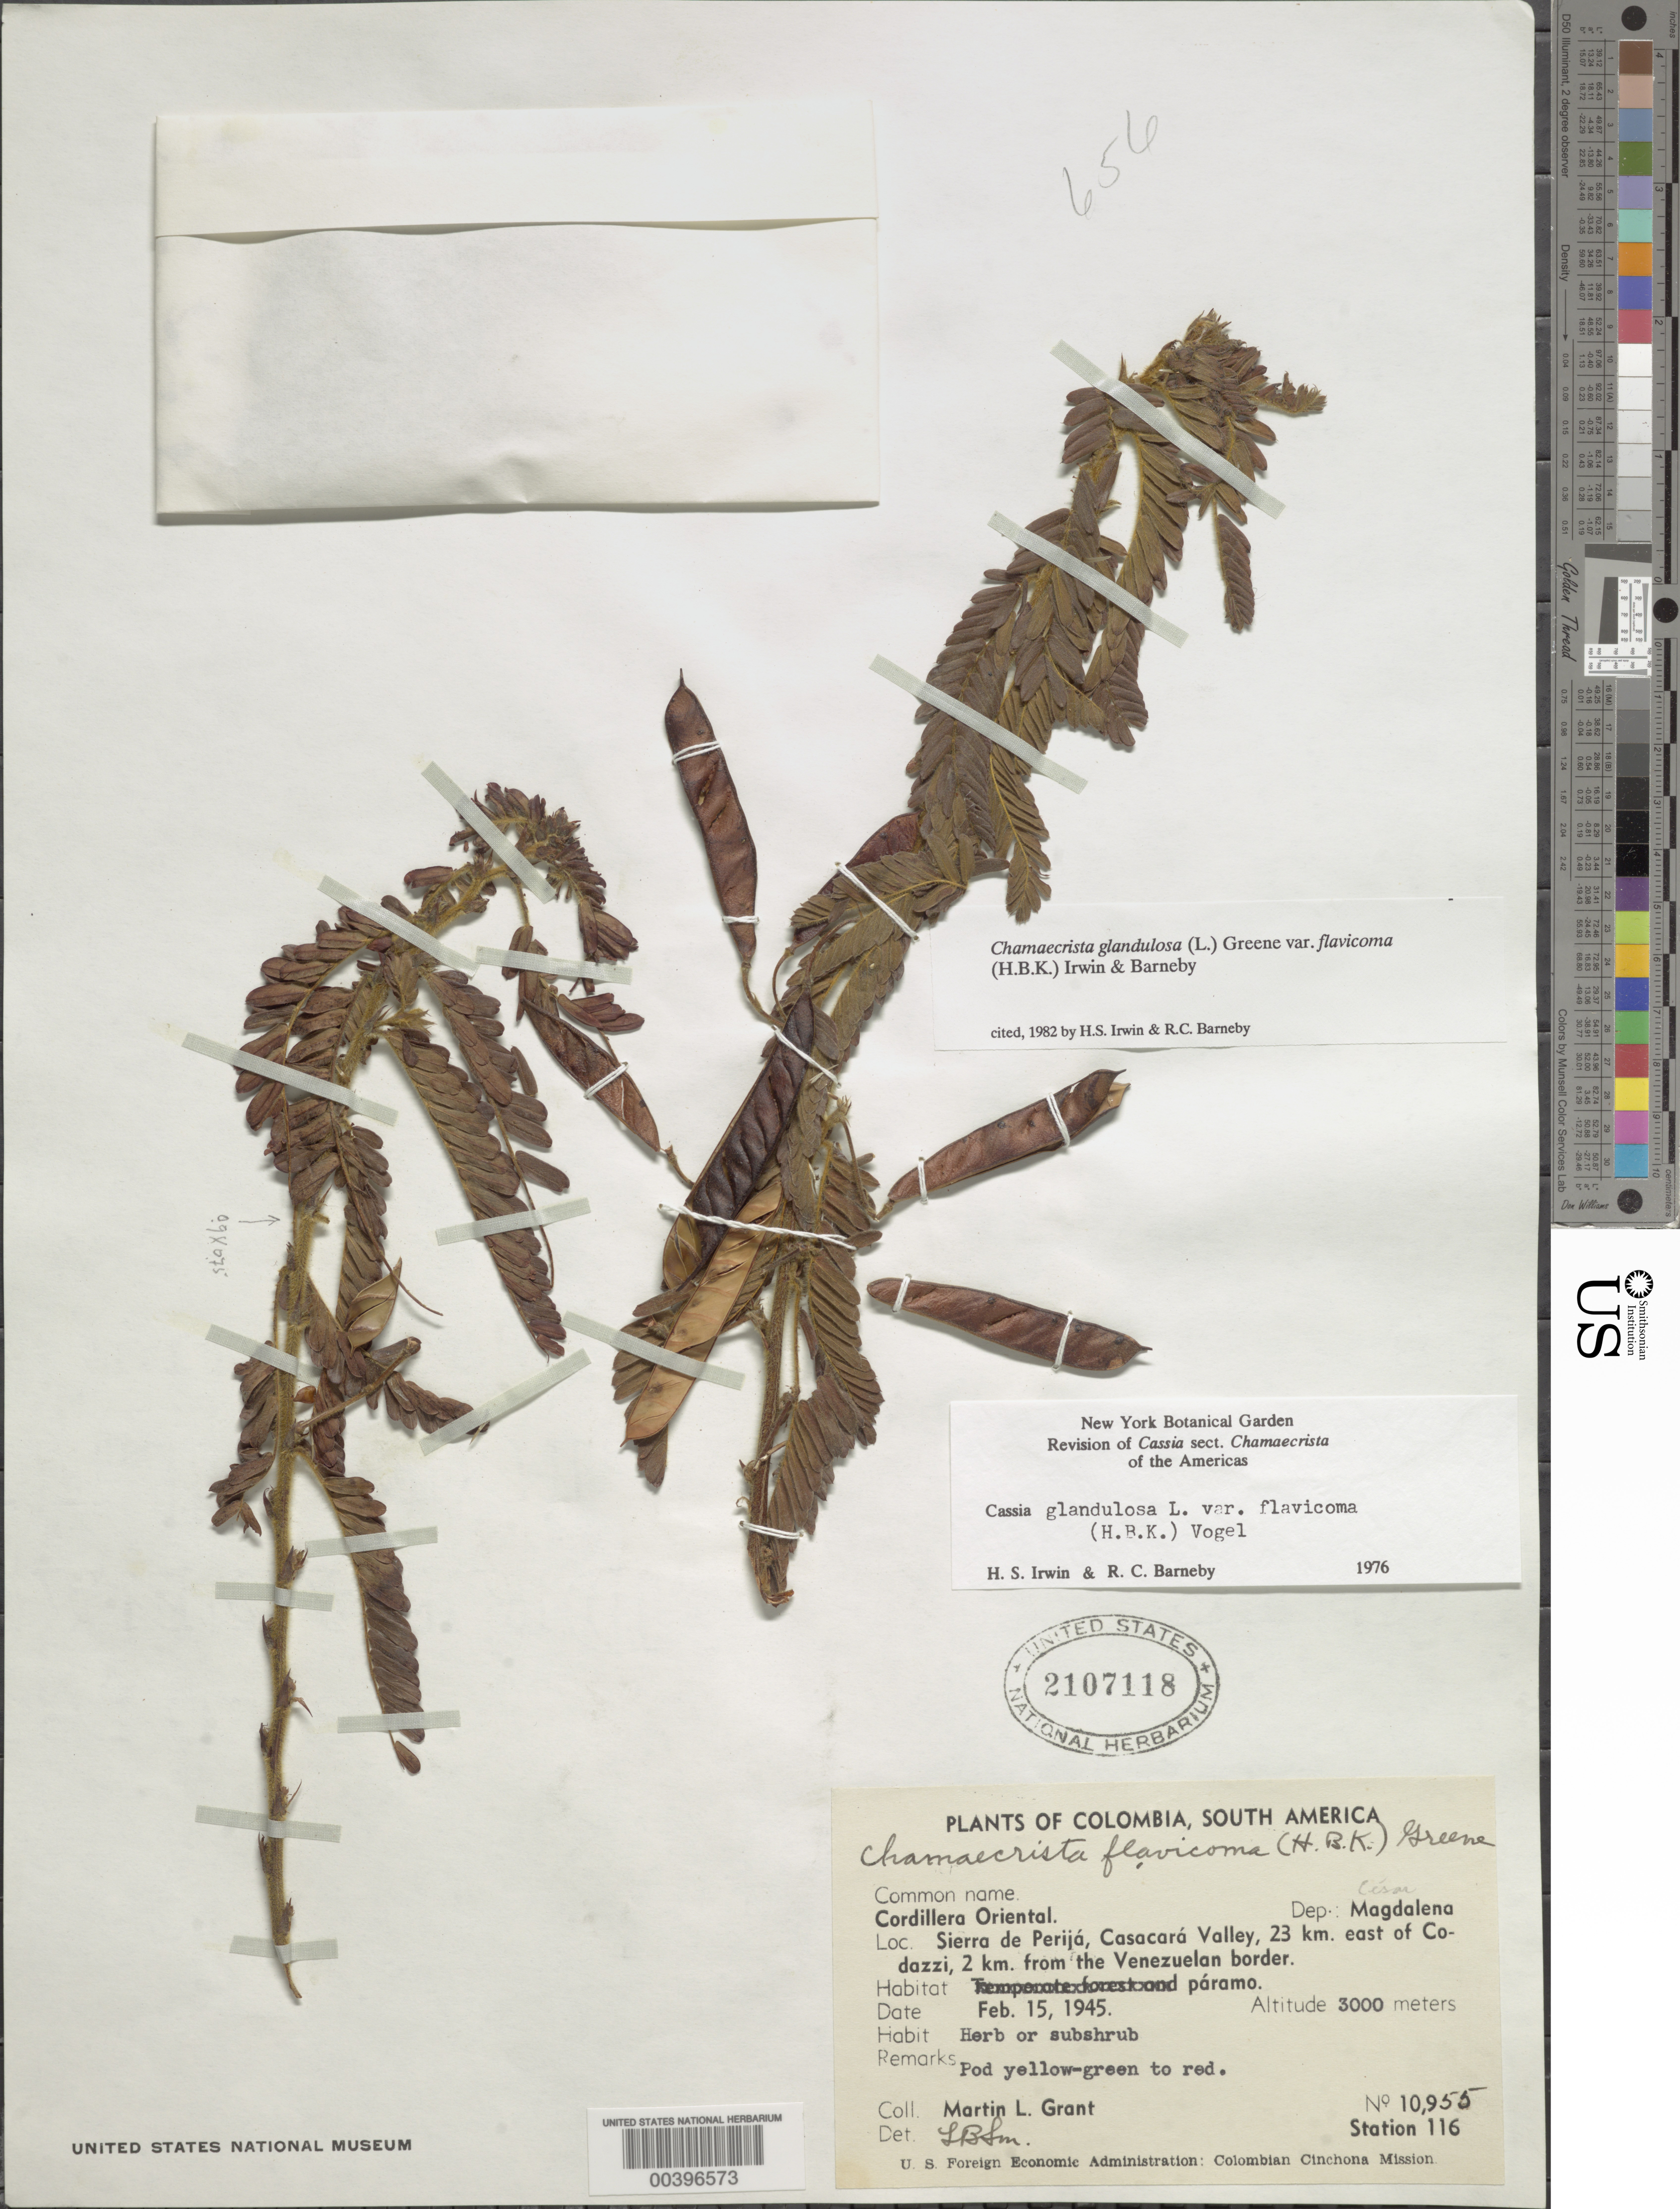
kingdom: Plantae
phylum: Tracheophyta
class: Magnoliopsida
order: Fabales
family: Fabaceae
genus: Chamaecrista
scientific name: Chamaecrista glandulosa var. flavicoma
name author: (Kunth) H.S. Irwin & Barneby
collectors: M. L. Grant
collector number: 10955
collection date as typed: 15 Feb 1945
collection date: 1945-02-15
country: Colombia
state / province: Magdalena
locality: Sierra de Perija, Casacara Valley, 23 km E of Codazzi, 2 km from the Venezuelan border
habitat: Paramo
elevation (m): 3000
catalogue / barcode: US 2107118